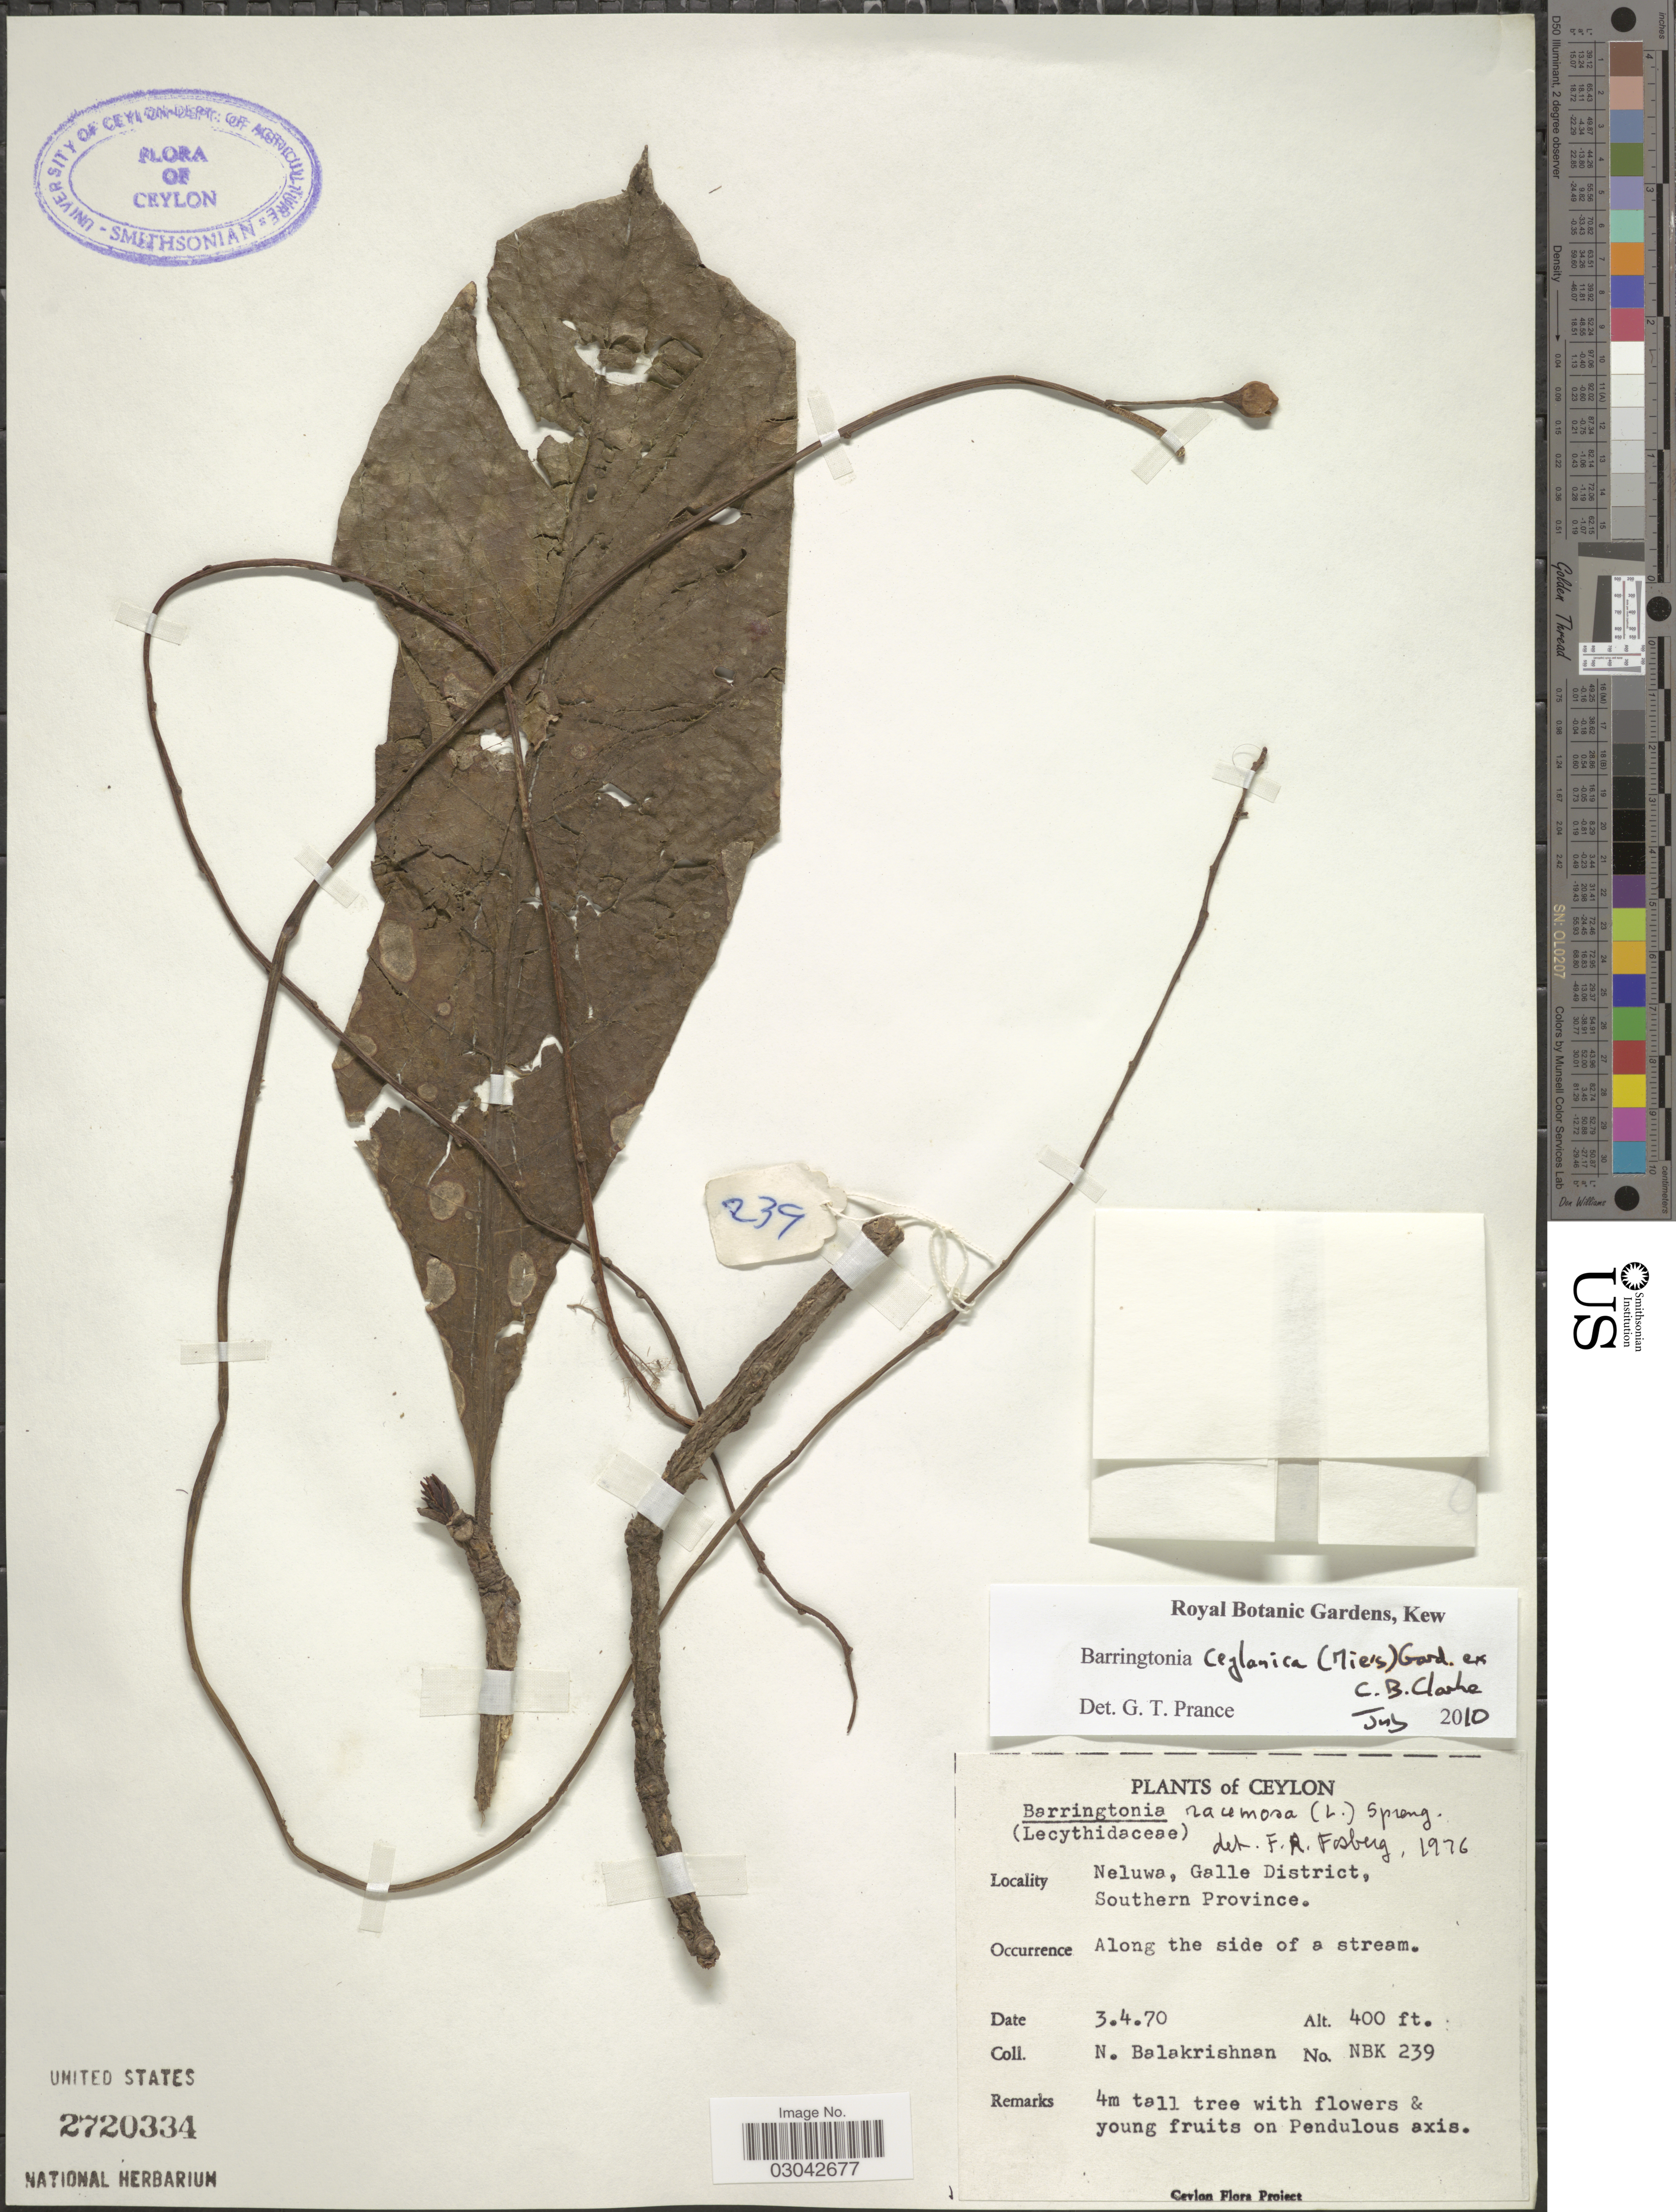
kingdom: Plantae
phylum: Tracheophyta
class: Magnoliopsida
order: Ericales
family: Lecythidaceae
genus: Barringtonia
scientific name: Barringtonia ceylanica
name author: (Miers) Gardner ex C.B. Clarke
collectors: N. Balakrishnan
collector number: NBK239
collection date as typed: Transcribed d/m/y: 3/4/70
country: Sri Lanka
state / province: Southern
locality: Ceylon. Neluwa, Galle District.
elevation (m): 122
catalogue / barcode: US 2720334